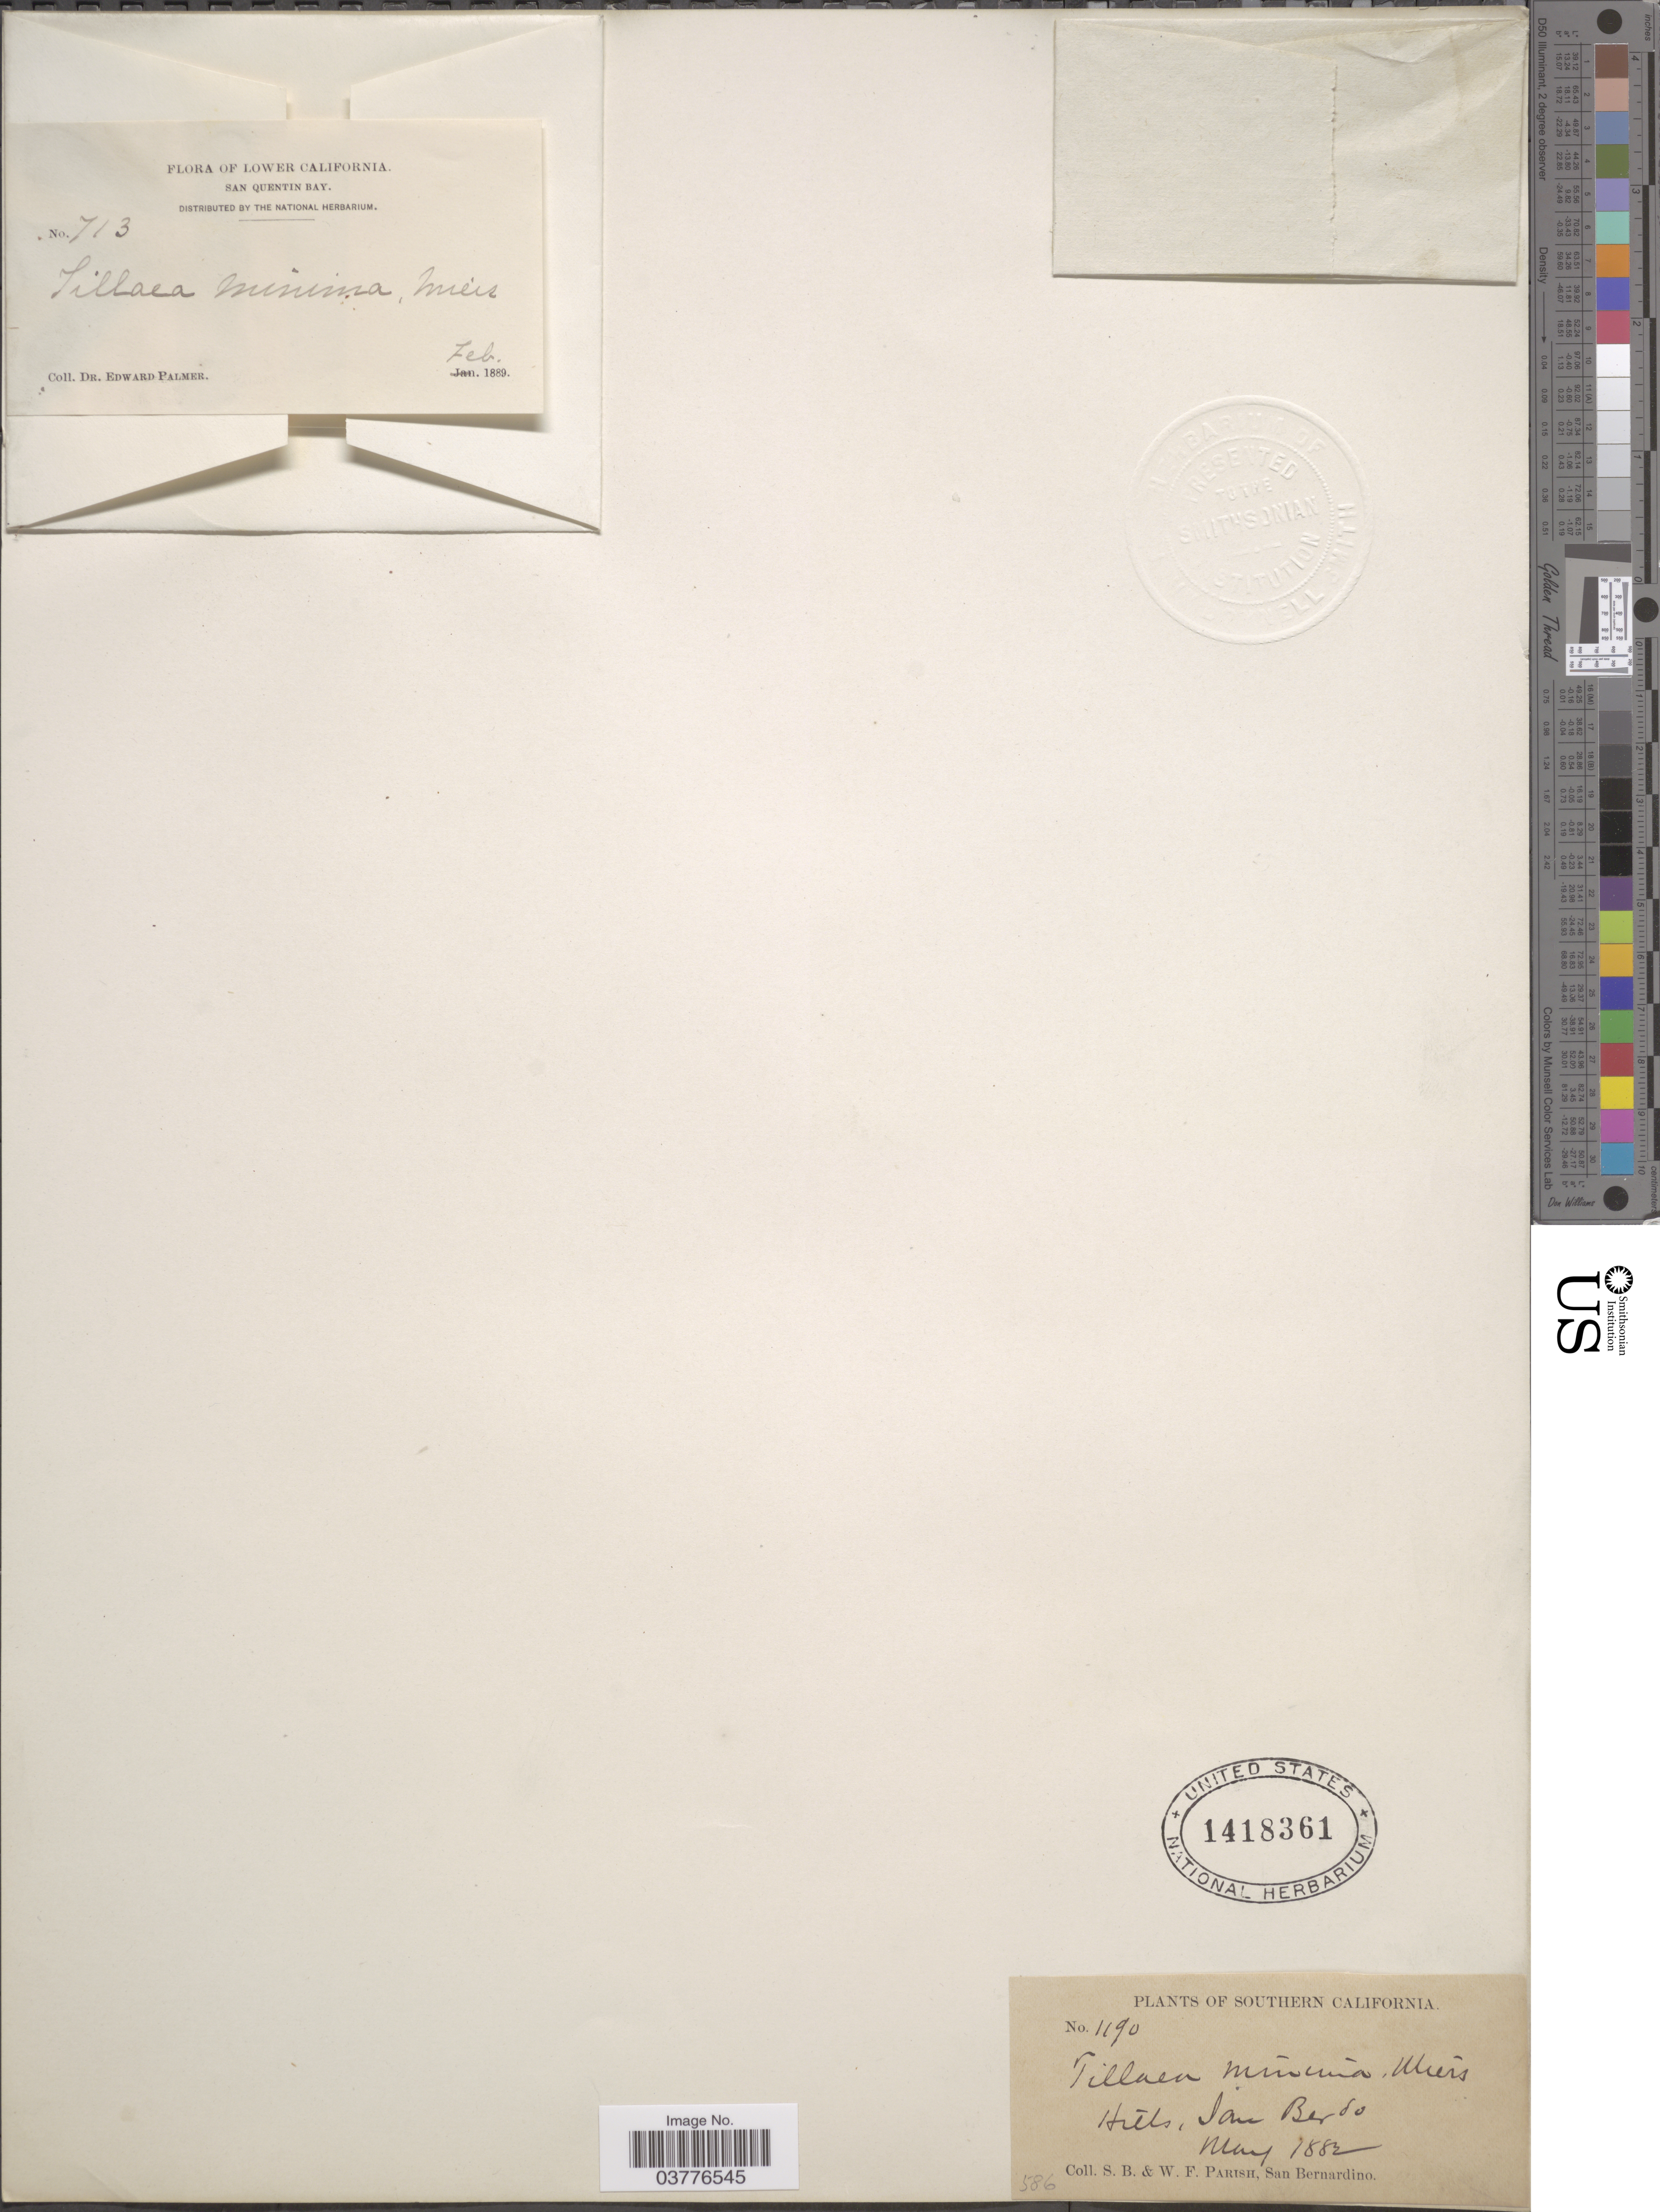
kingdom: Plantae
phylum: Tracheophyta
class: Magnoliopsida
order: Saxifragales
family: Crassulaceae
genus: Crassula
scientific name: Crassula connata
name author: (Ruiz & Pav.) A. Berger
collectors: E. Palmer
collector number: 713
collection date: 1889-02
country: Mexico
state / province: Baja California Norte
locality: Lower California. San Quentin Bay.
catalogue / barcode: US 1418361-2